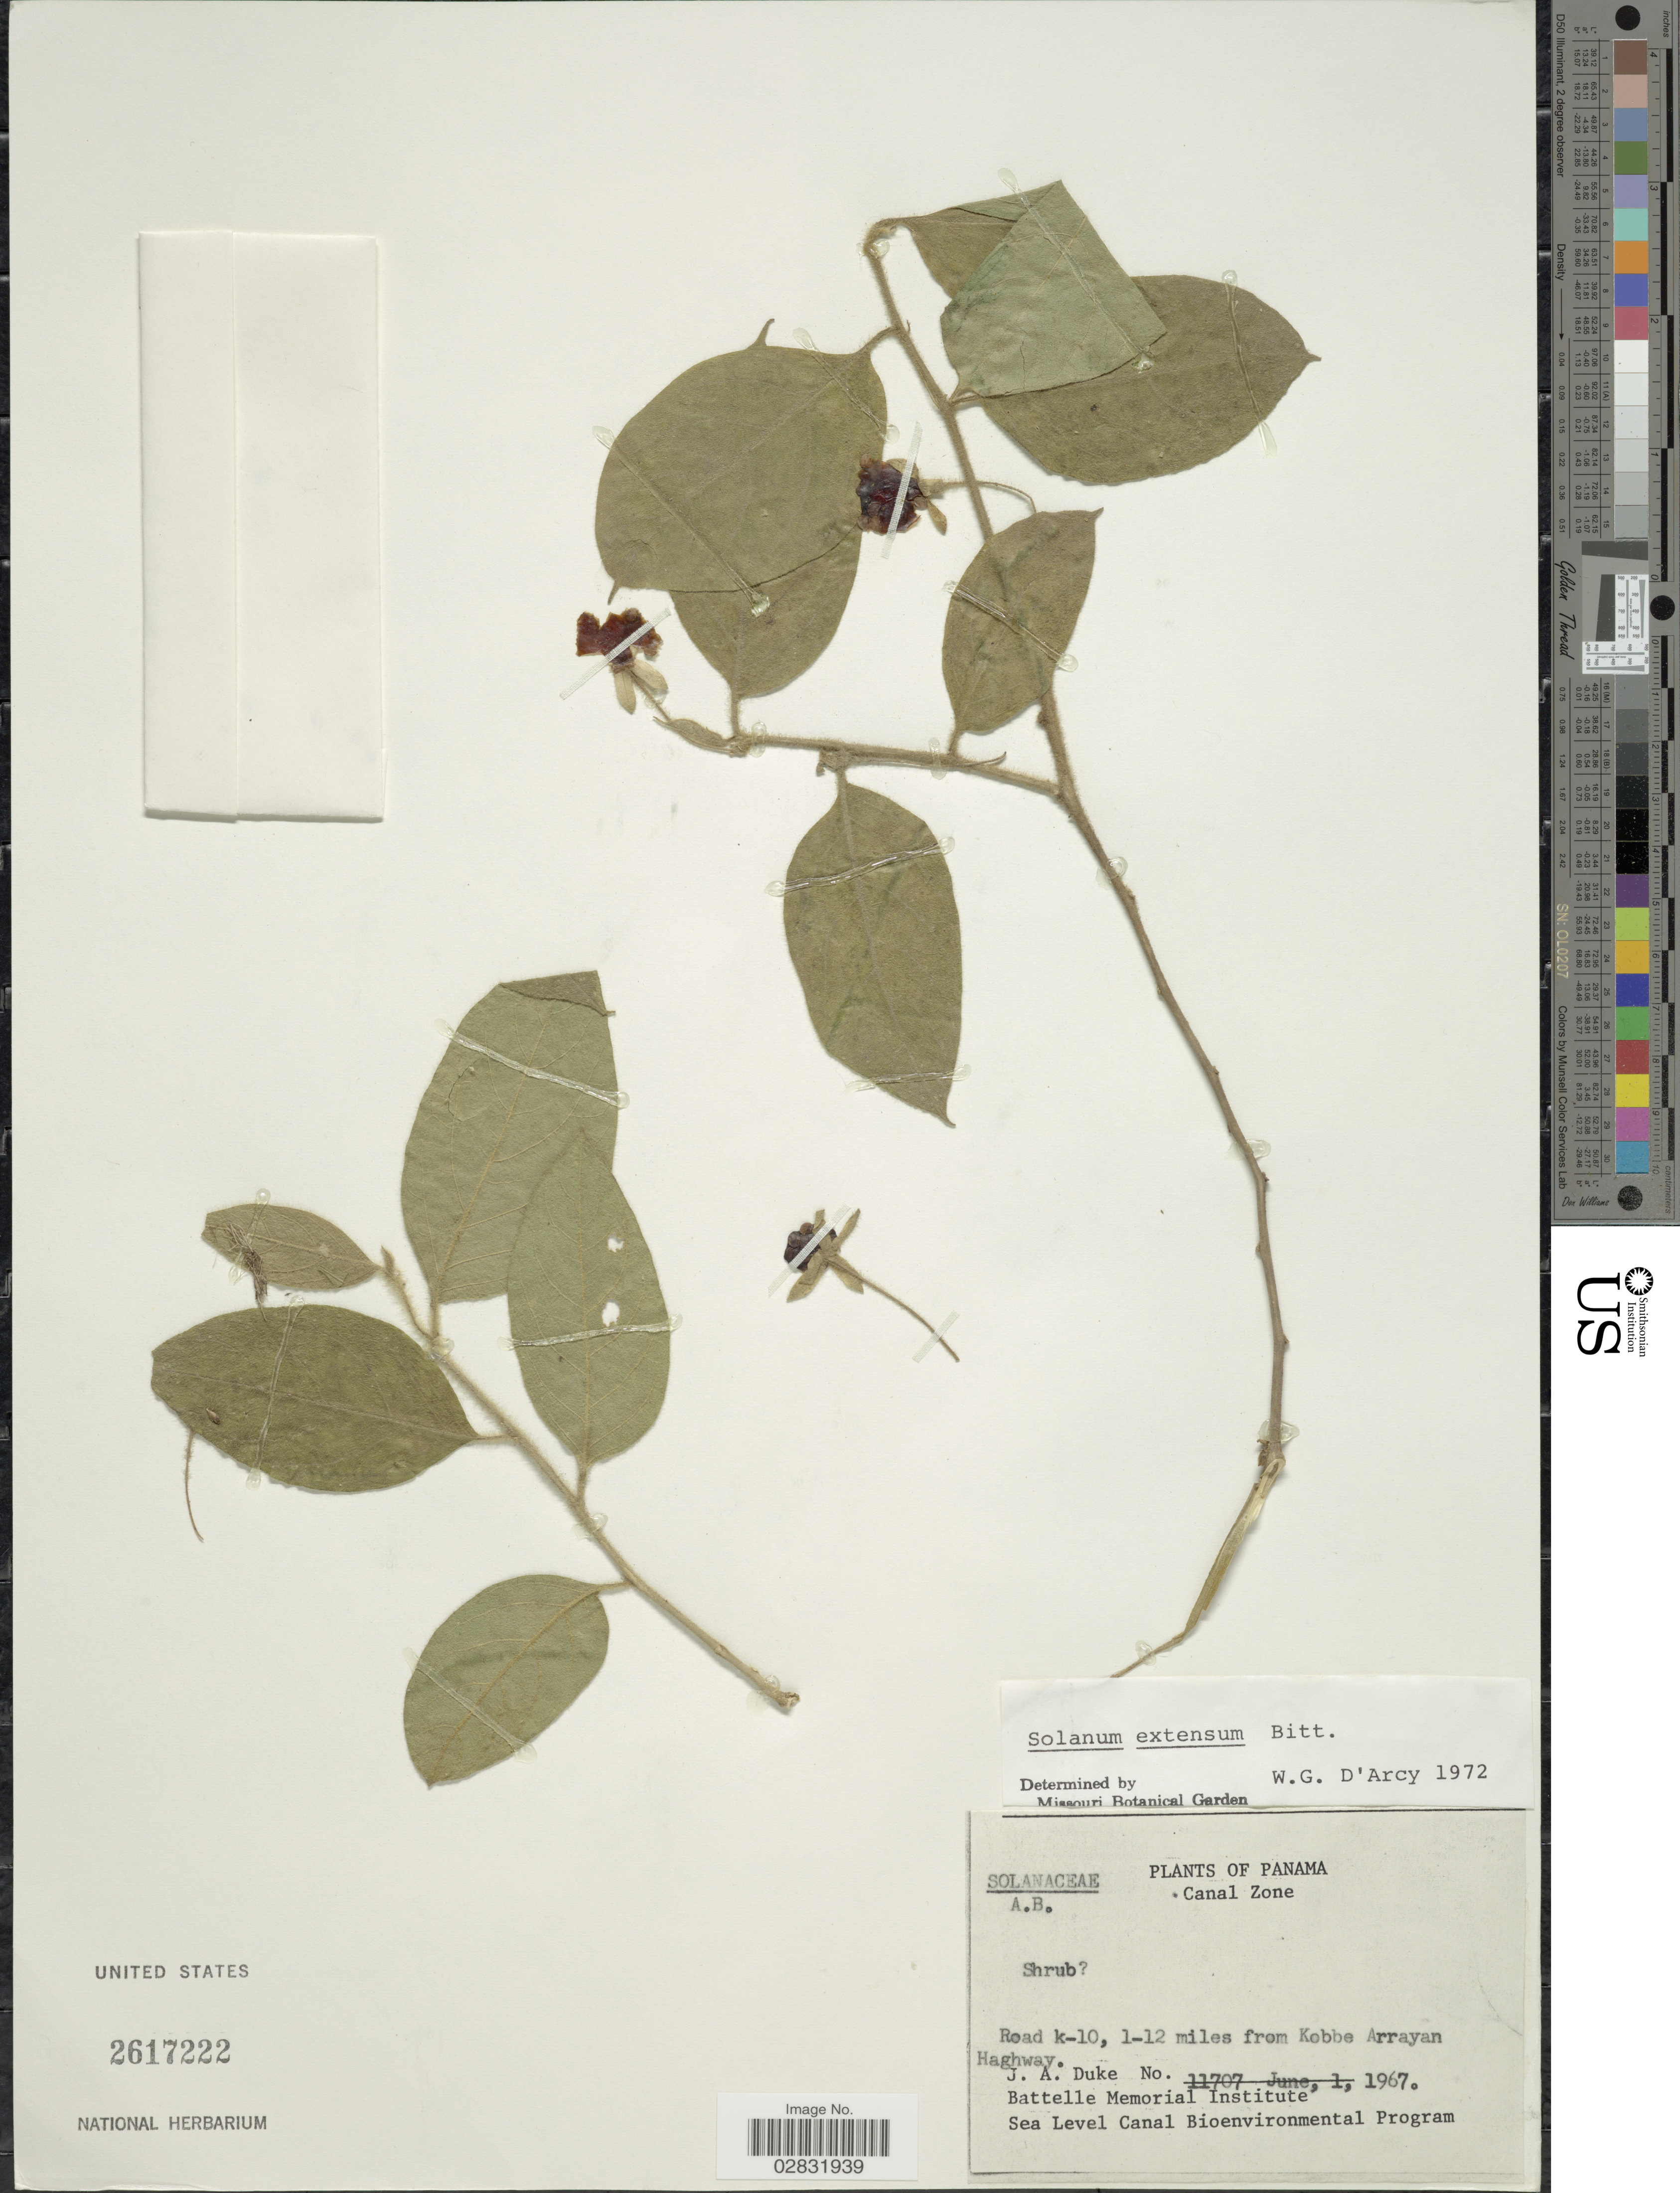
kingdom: Plantae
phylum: Tracheophyta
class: Magnoliopsida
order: Solanales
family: Solanaceae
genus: Solanum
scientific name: Solanum extensum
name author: Bitter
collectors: J. A. Duke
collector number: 11707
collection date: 1967-06-01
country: Panama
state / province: Colón / Panamá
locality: Canal Zone. Road k-10, 1-12 miles from Kobbe Arrayan Haghway.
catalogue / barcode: US 2617222